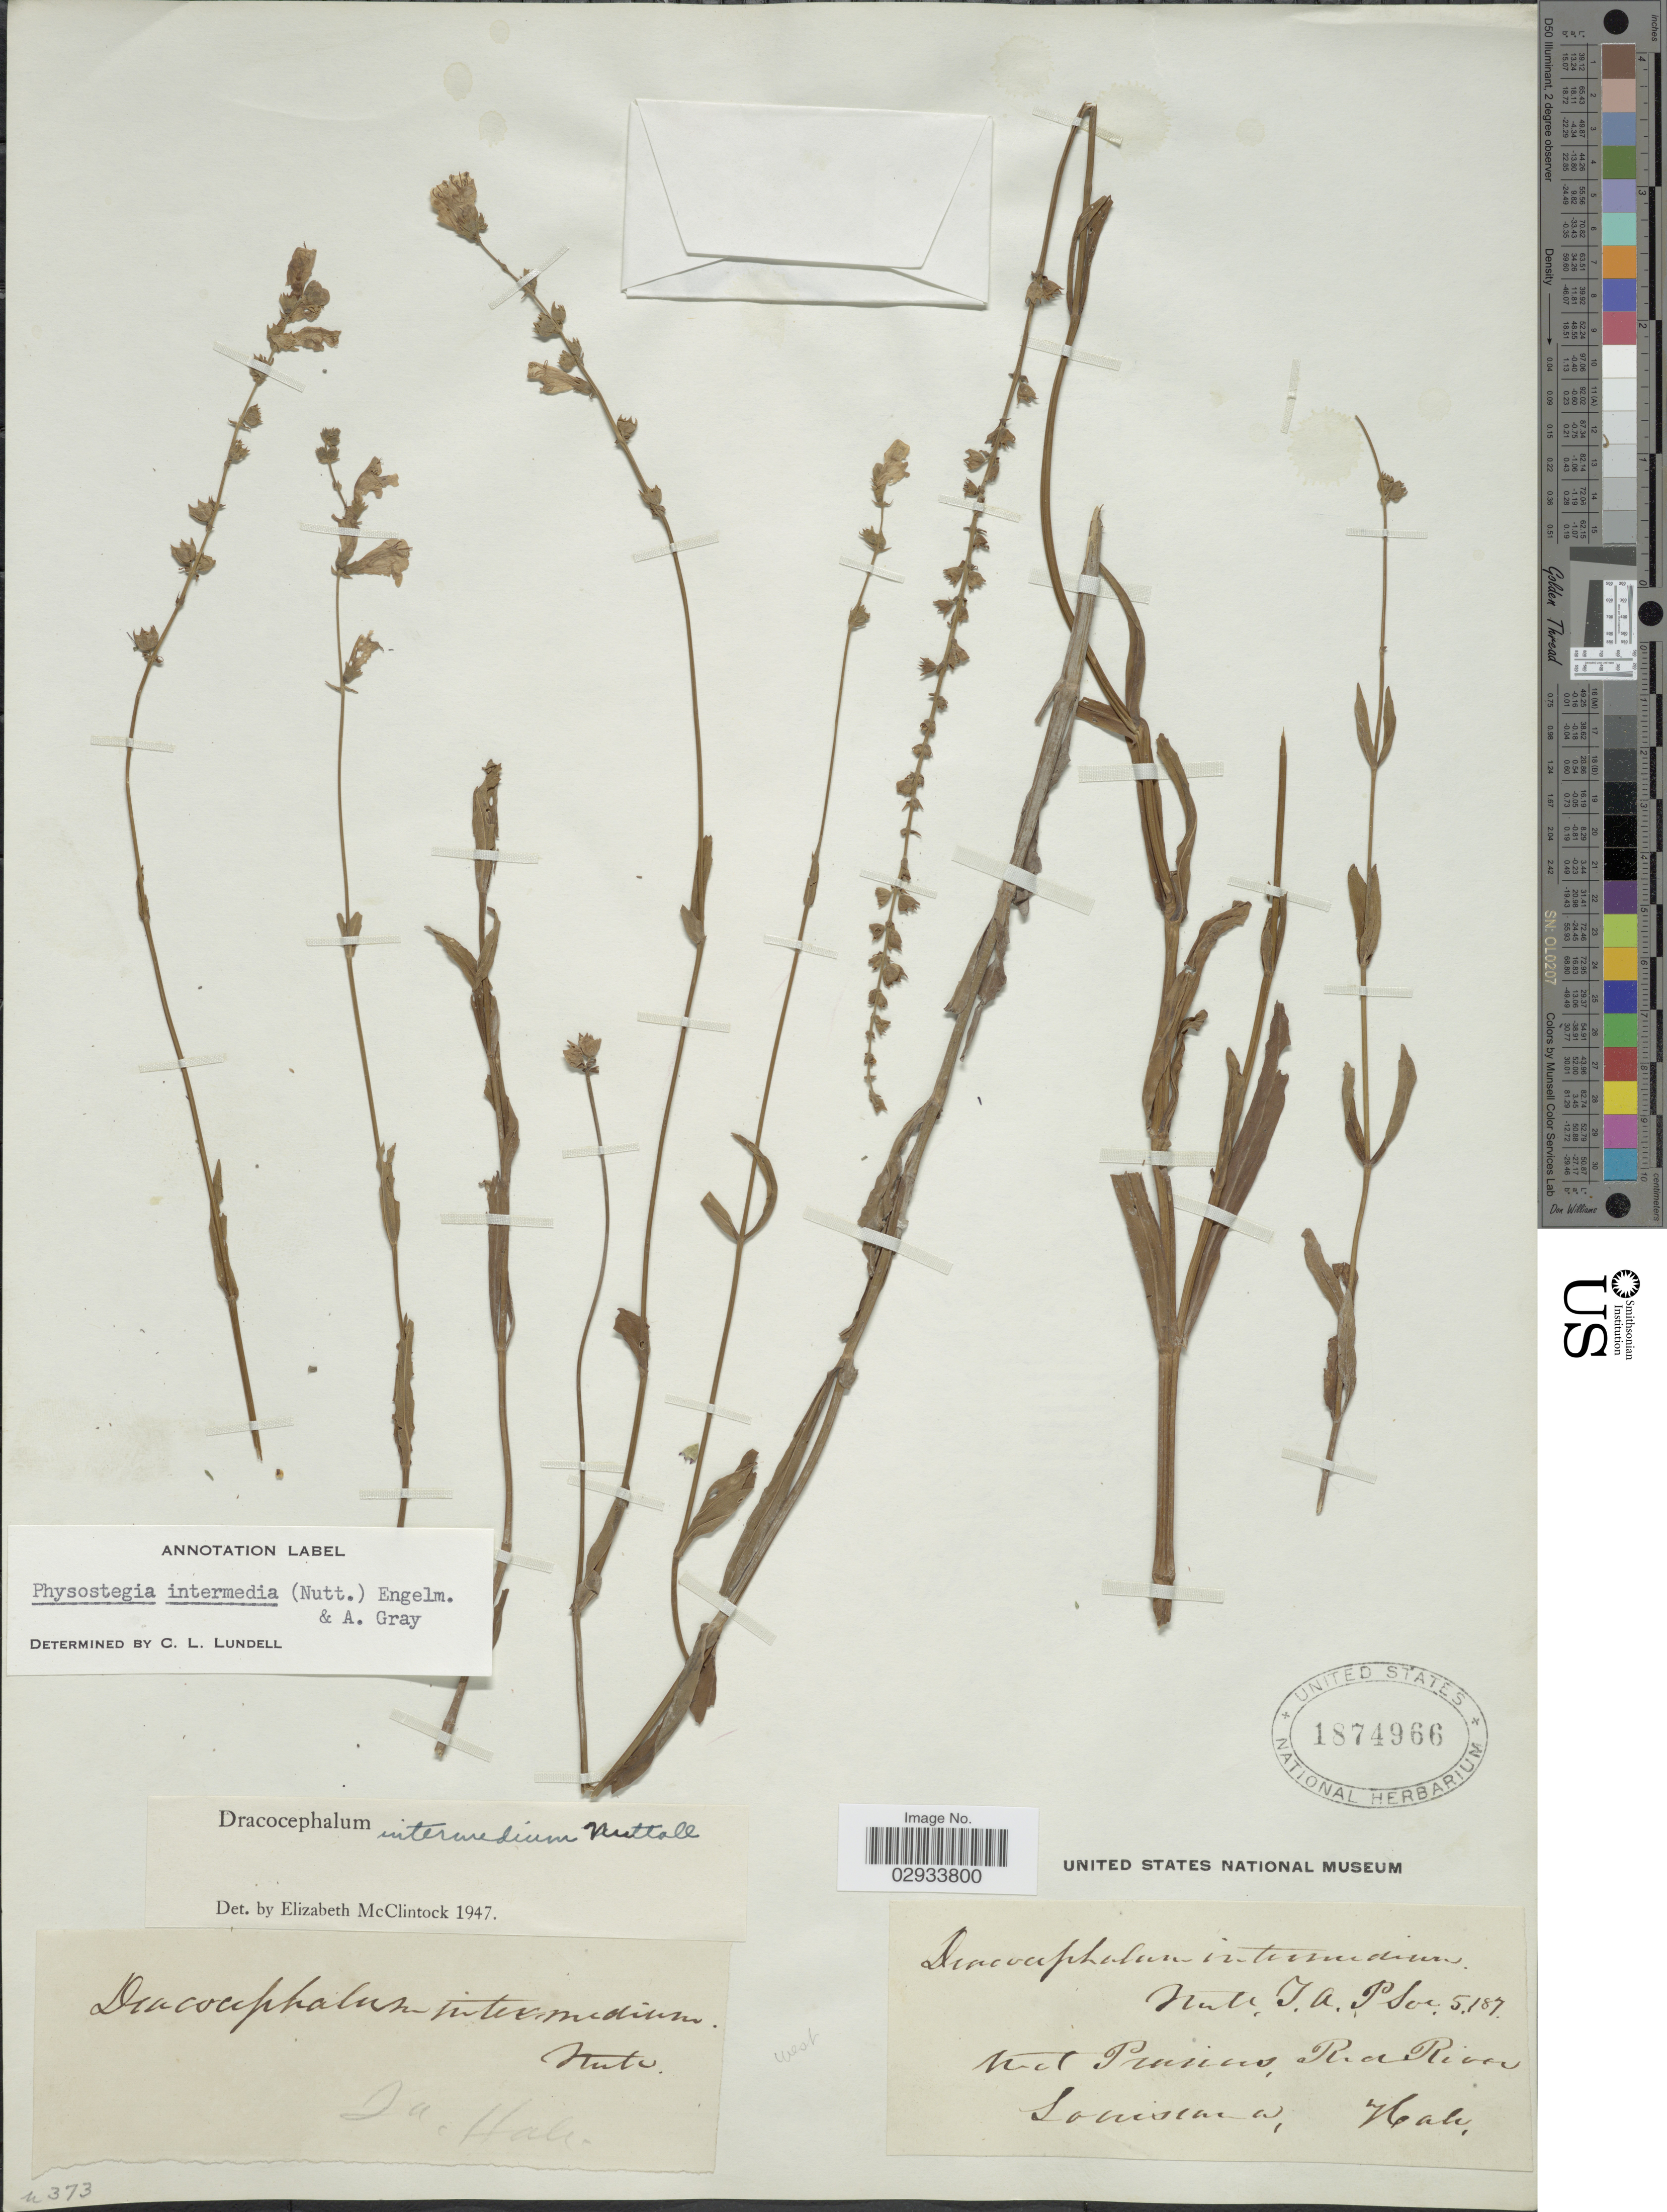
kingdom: Plantae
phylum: Tracheophyta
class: Magnoliopsida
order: Lamiales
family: Lamiaceae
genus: Physostegia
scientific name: Physostegia intermedia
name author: (Nutt.) Engelm. & A. Gray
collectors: -- Hale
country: United States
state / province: Louisiana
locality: Near Plamus Red River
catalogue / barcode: US 1874966